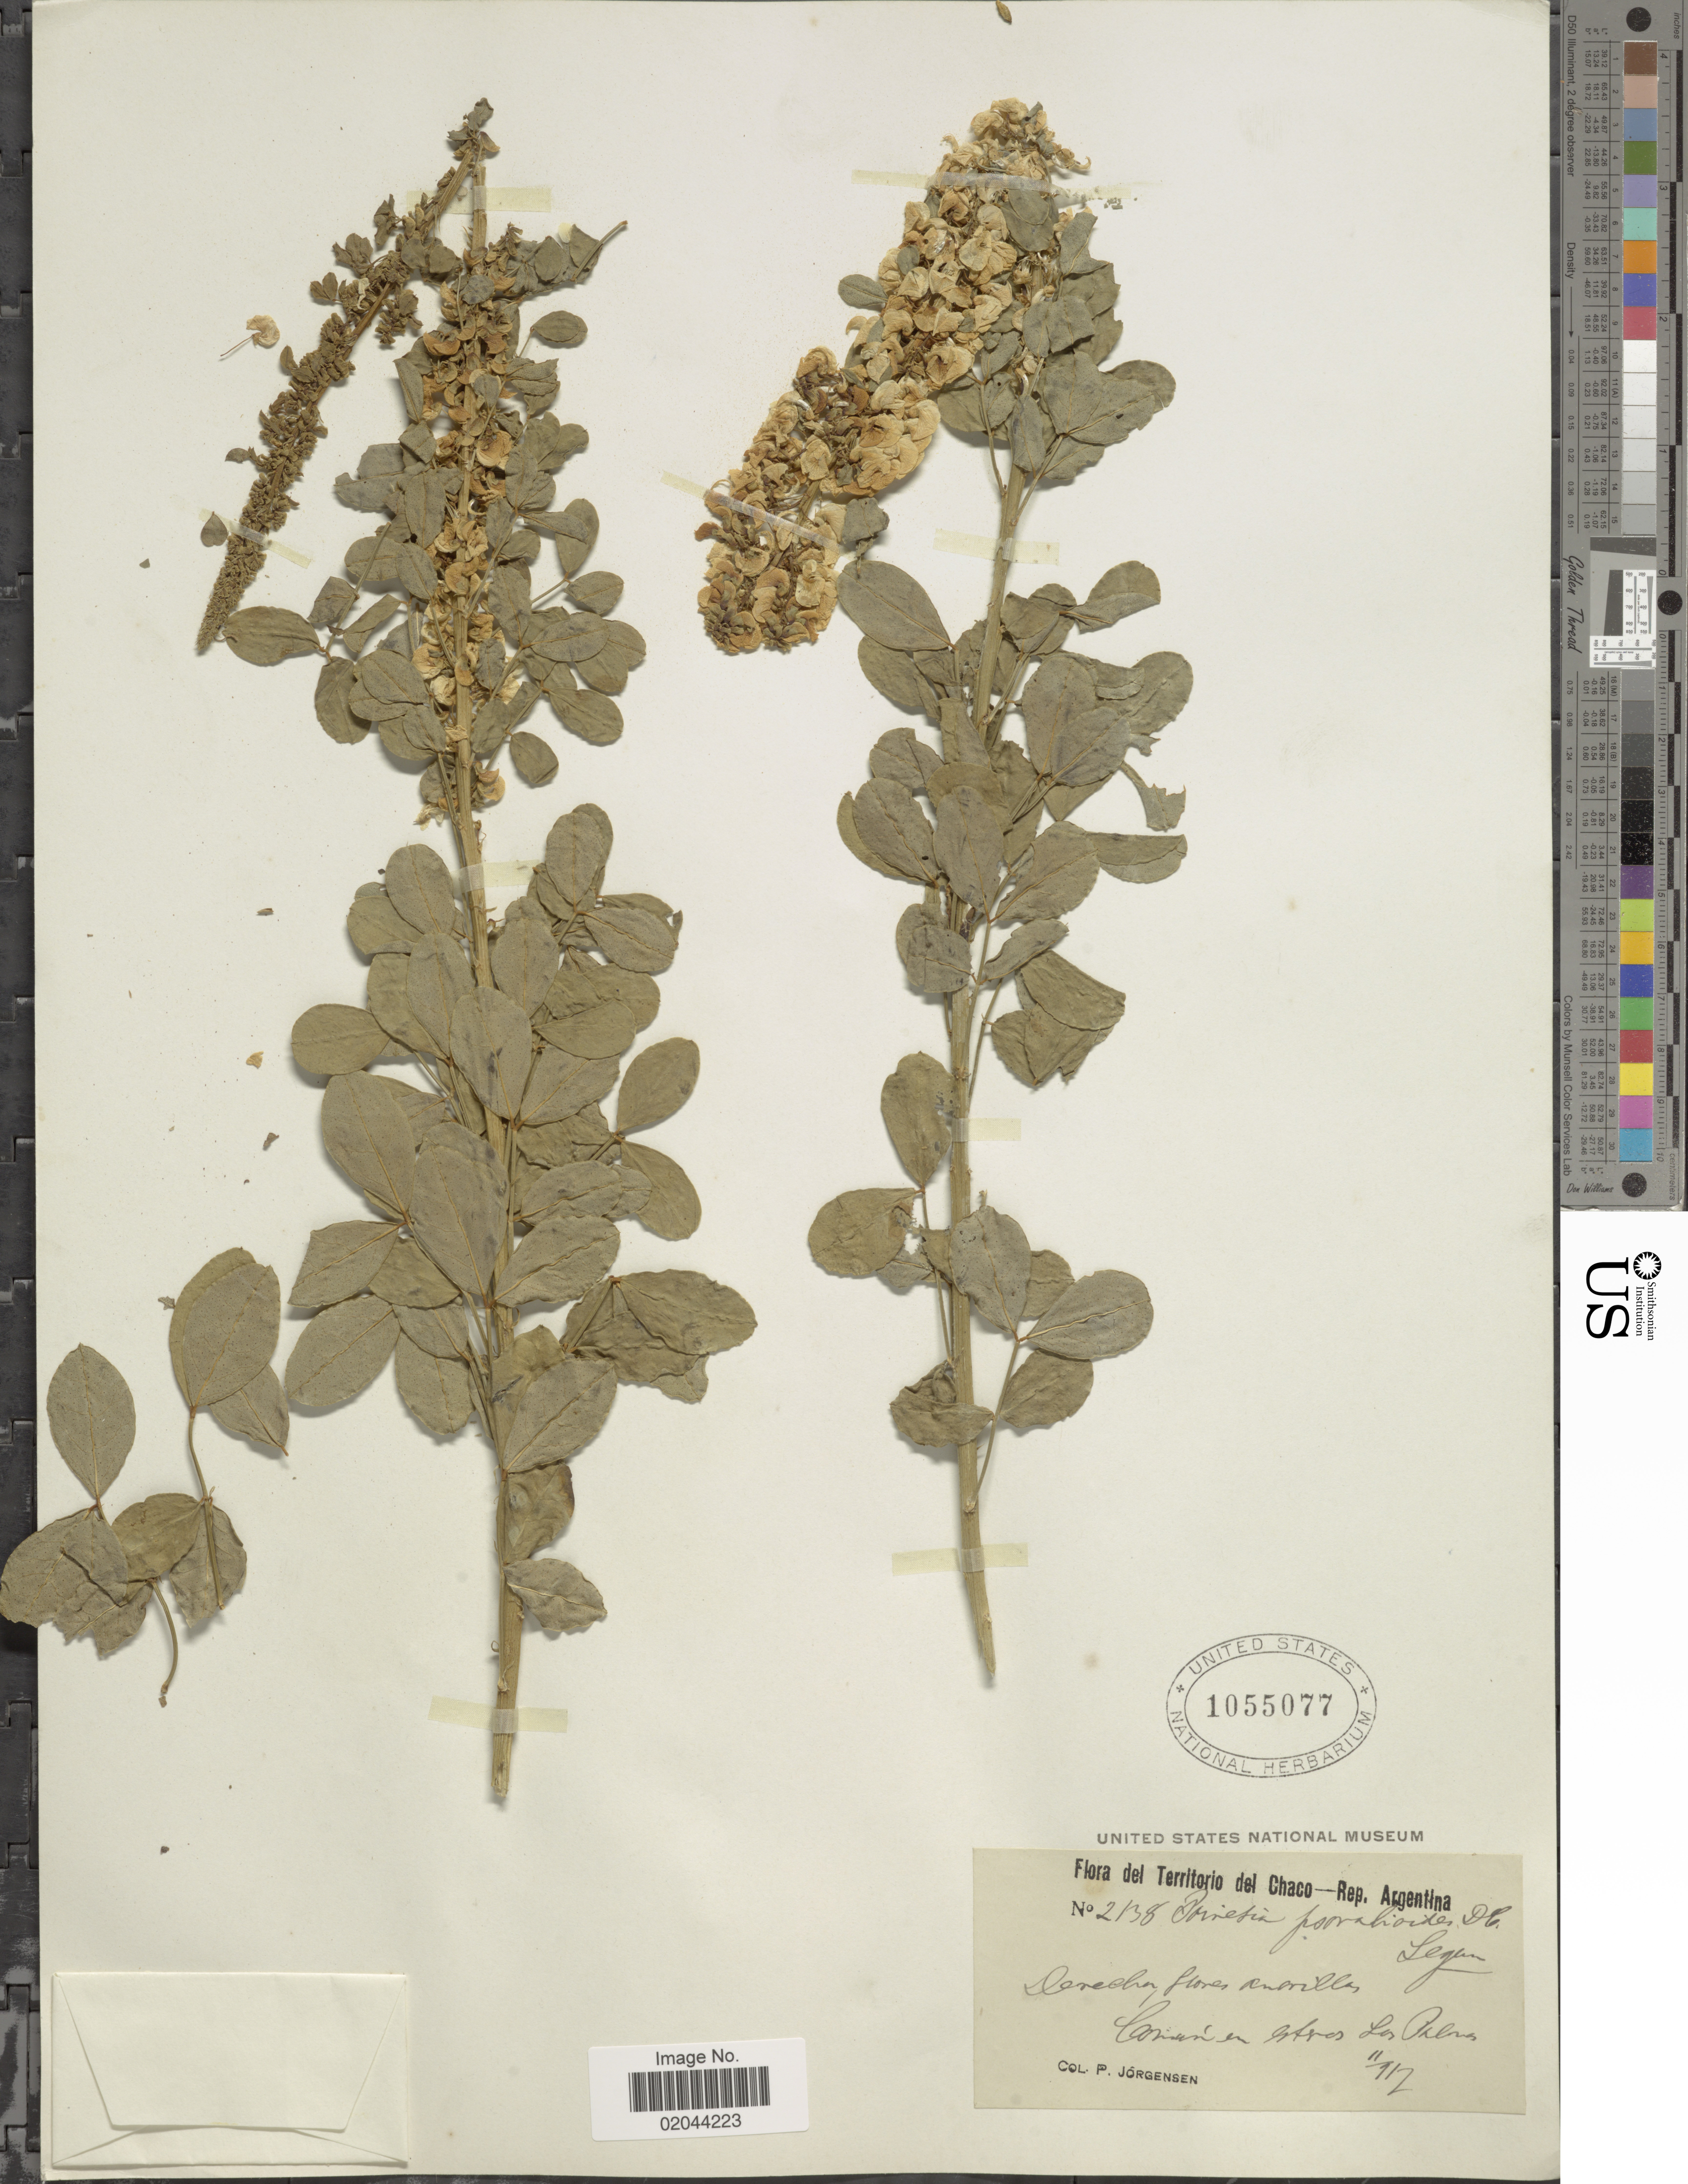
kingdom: Plantae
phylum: Tracheophyta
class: Magnoliopsida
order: Fabales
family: Fabaceae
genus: Poiretia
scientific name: Poiretia tetraphylla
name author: (Poir.) Burkart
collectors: P. Jörgensen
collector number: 2138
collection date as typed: Transcribed d/m/y: 11/9/17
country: Argentina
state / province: Chaco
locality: Rep. Argentina, Comun Los Palmas,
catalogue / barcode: US 1055077